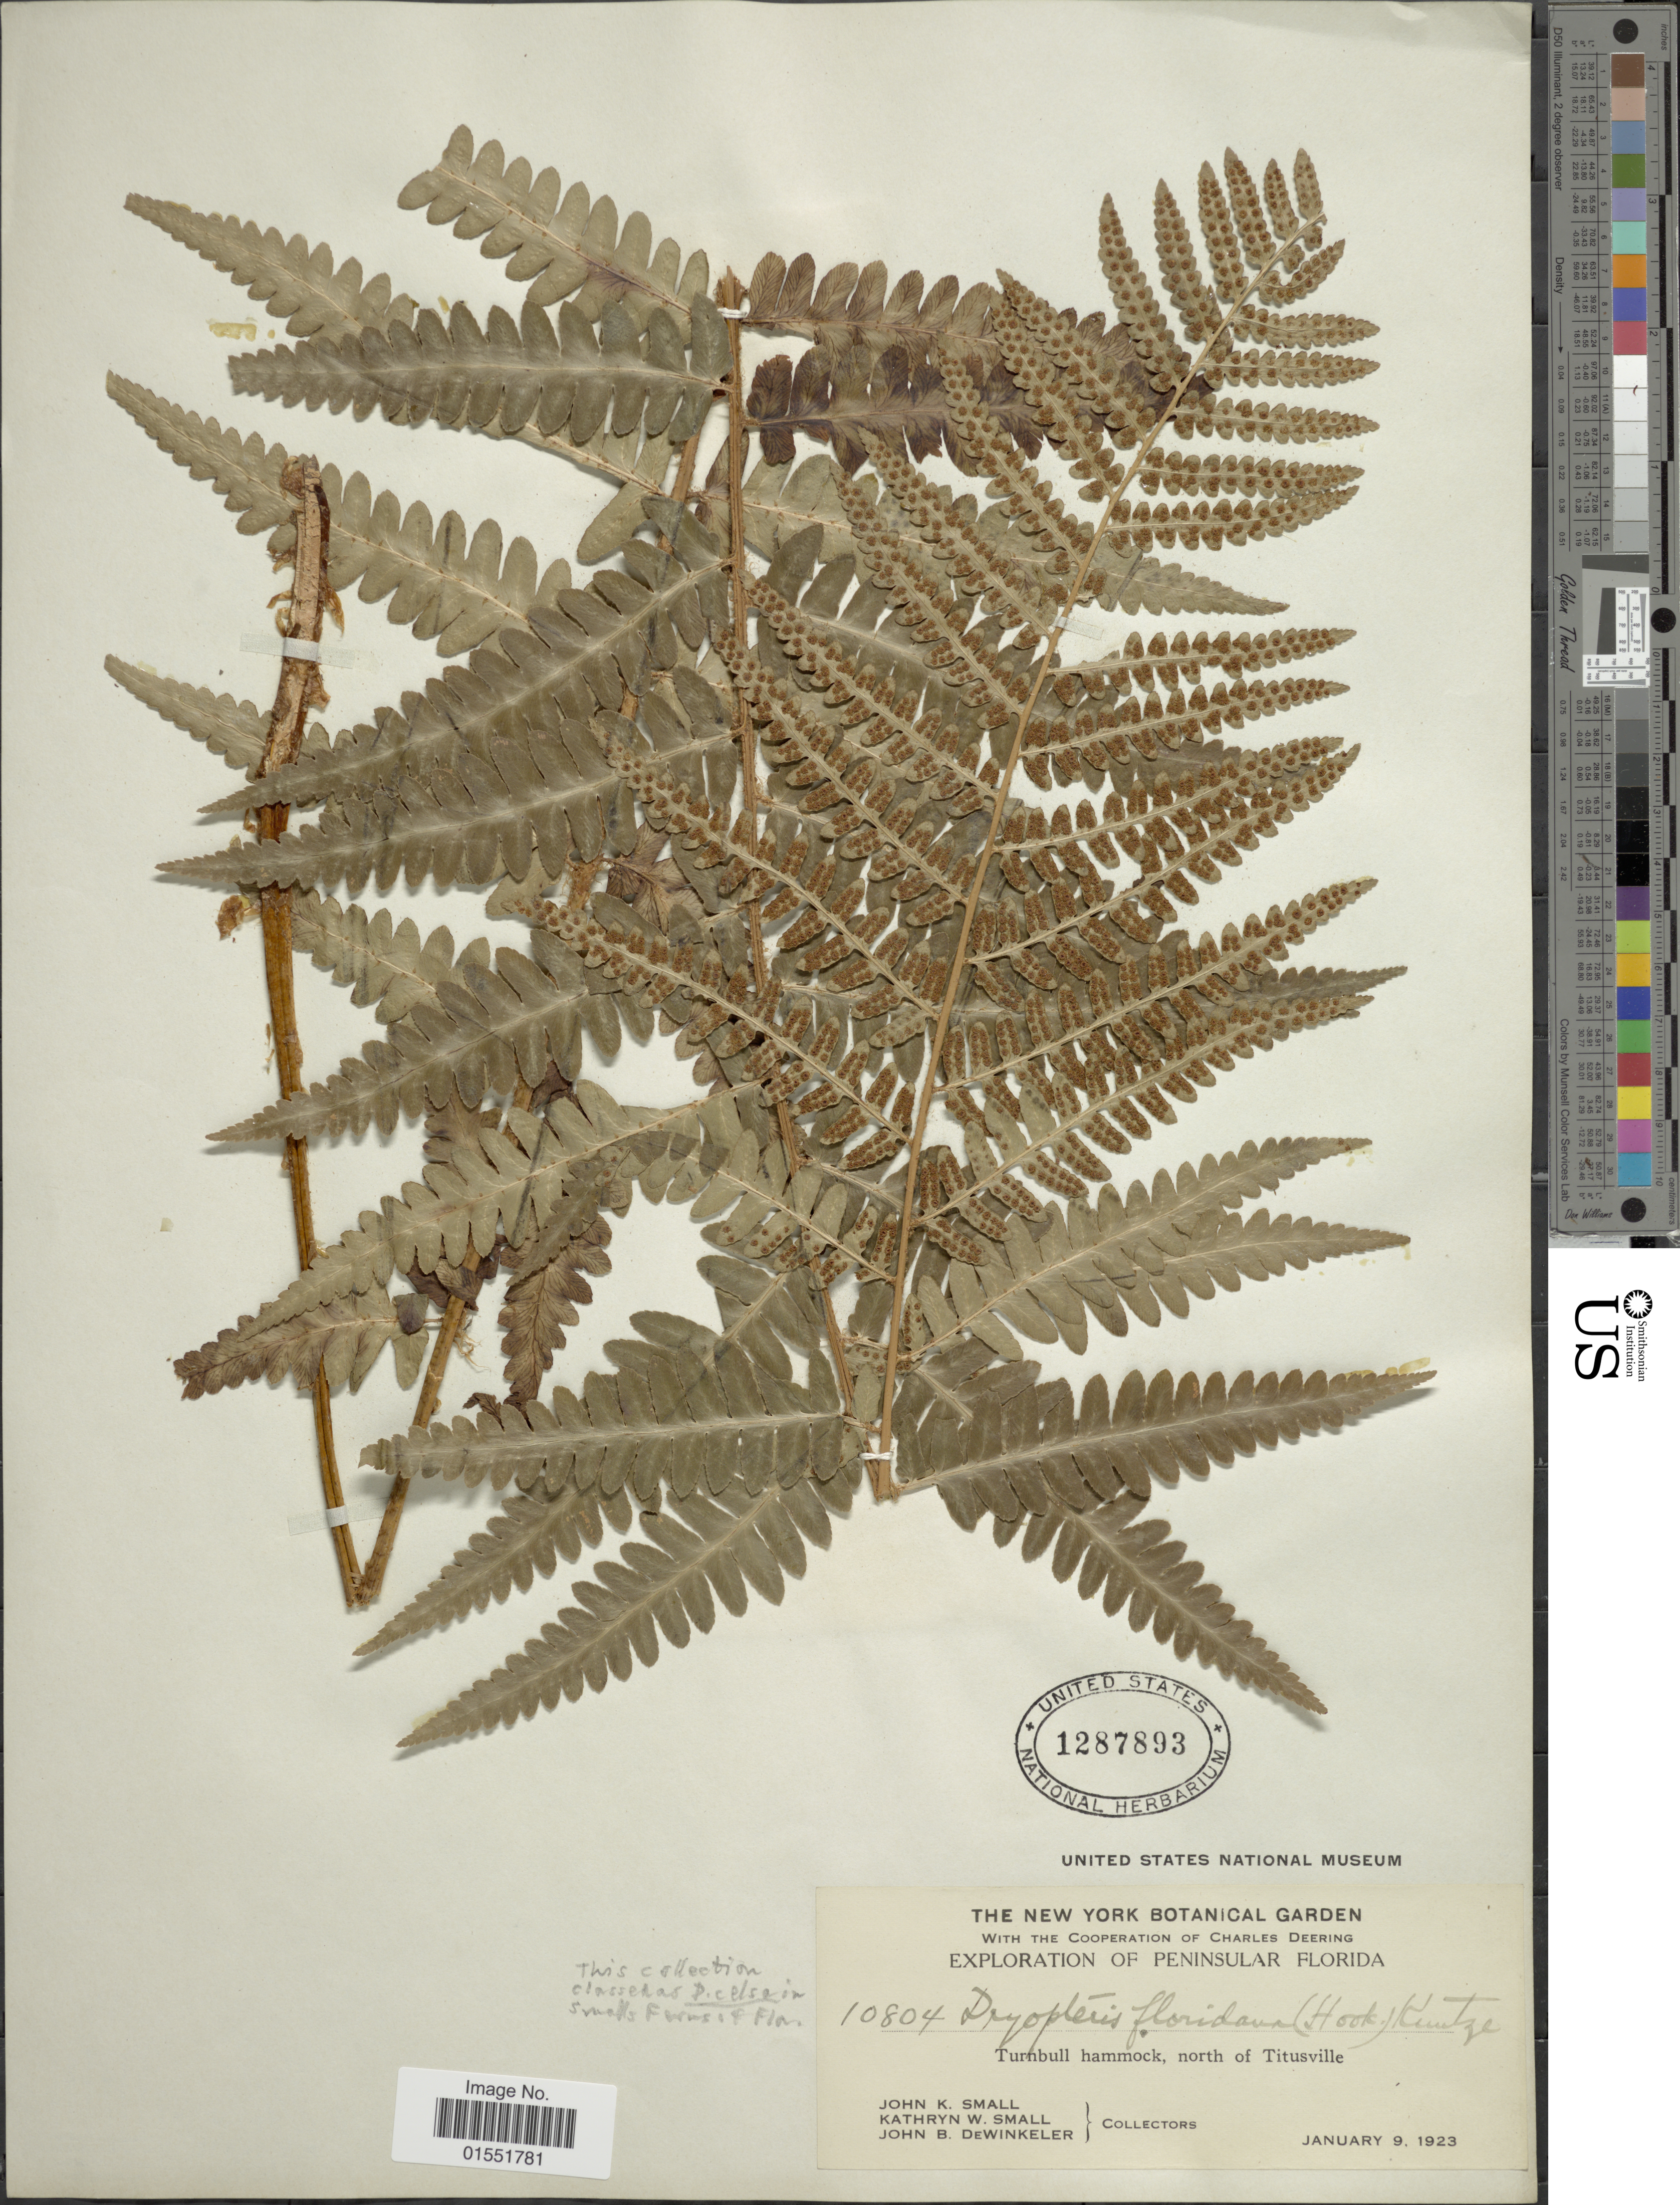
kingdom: Plantae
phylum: Tracheophyta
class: Polypodiopsida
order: Polypodiales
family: Dryopteridaceae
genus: Dryopteris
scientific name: Dryopteris ludoviciana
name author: (Kunze) Small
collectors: J. K. Small, K. Small & J. B. Dewinkeler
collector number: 10804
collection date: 1923-01-09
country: United States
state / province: Florida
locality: Peninsular Florida. Turnbull hammock, north of Titusville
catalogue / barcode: US 1287893